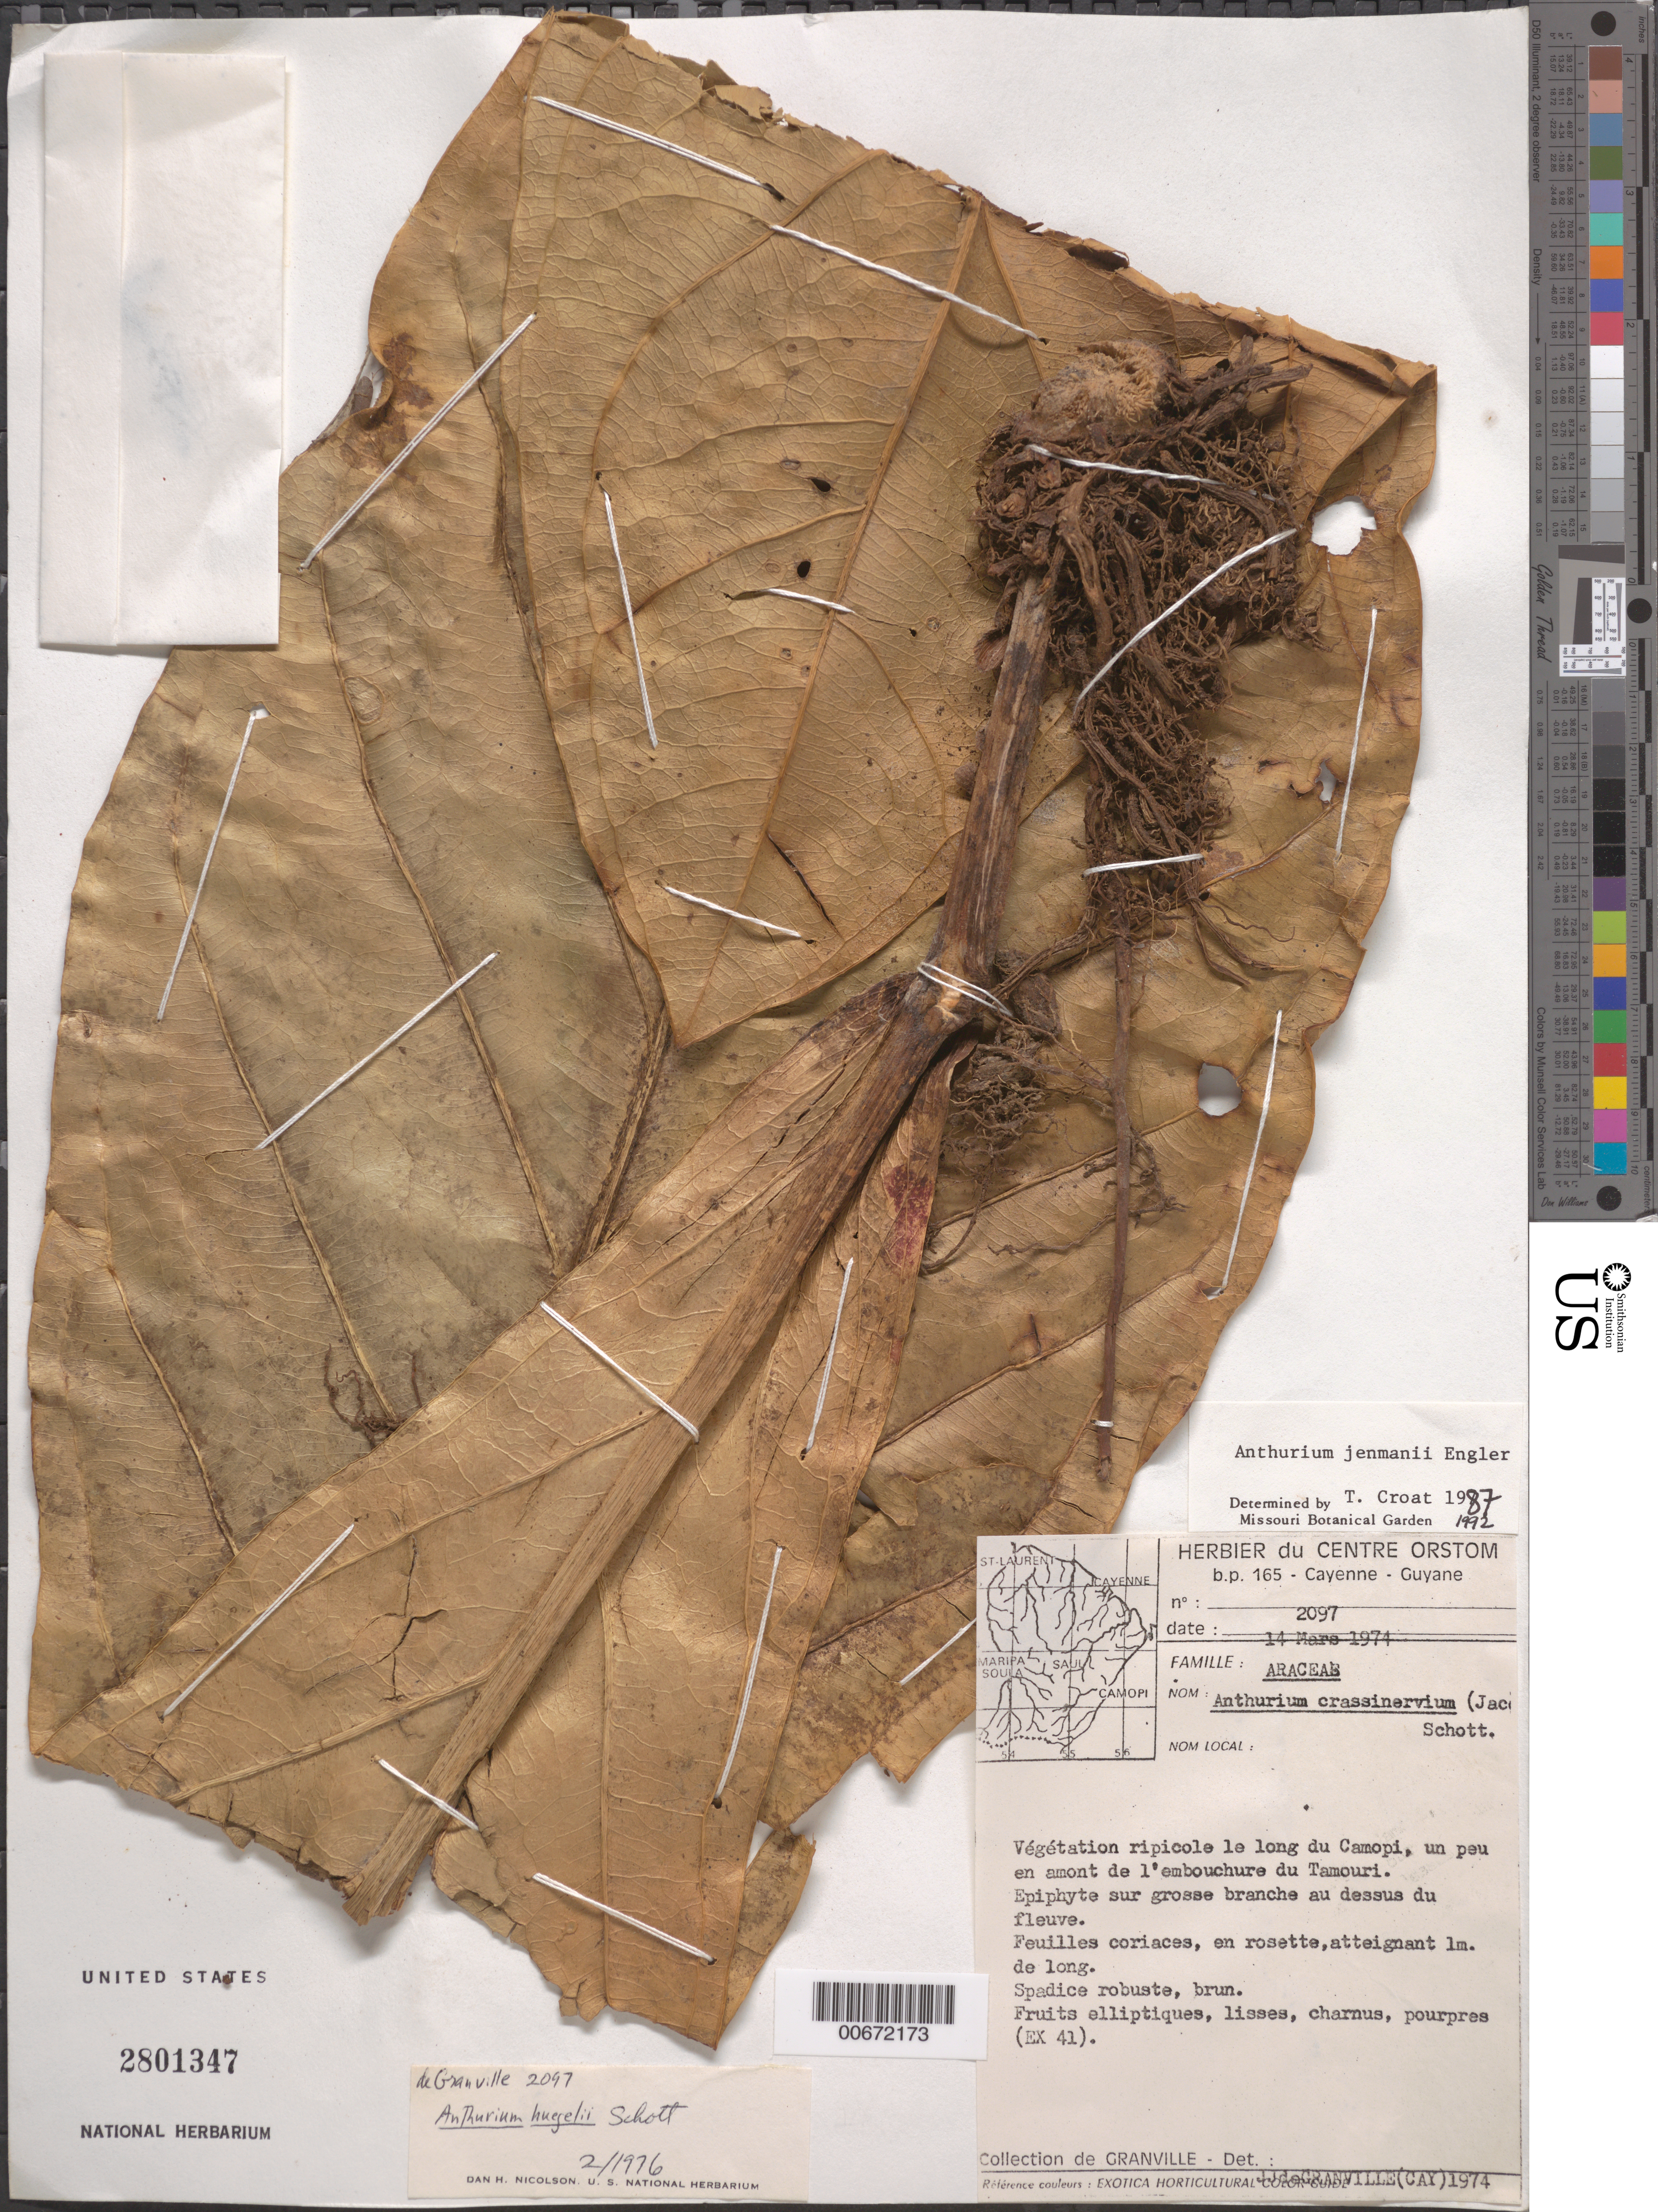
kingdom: Plantae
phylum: Tracheophyta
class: Liliopsida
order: Alismatales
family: Araceae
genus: Anthurium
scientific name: Anthurium jenmanii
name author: Engl.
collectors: Granville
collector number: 2097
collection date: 1974-03-14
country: French Guiana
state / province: Cayenne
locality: Le long du Camopi, un peu en amont de l'embouchure du Tamouri.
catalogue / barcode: US 2801347